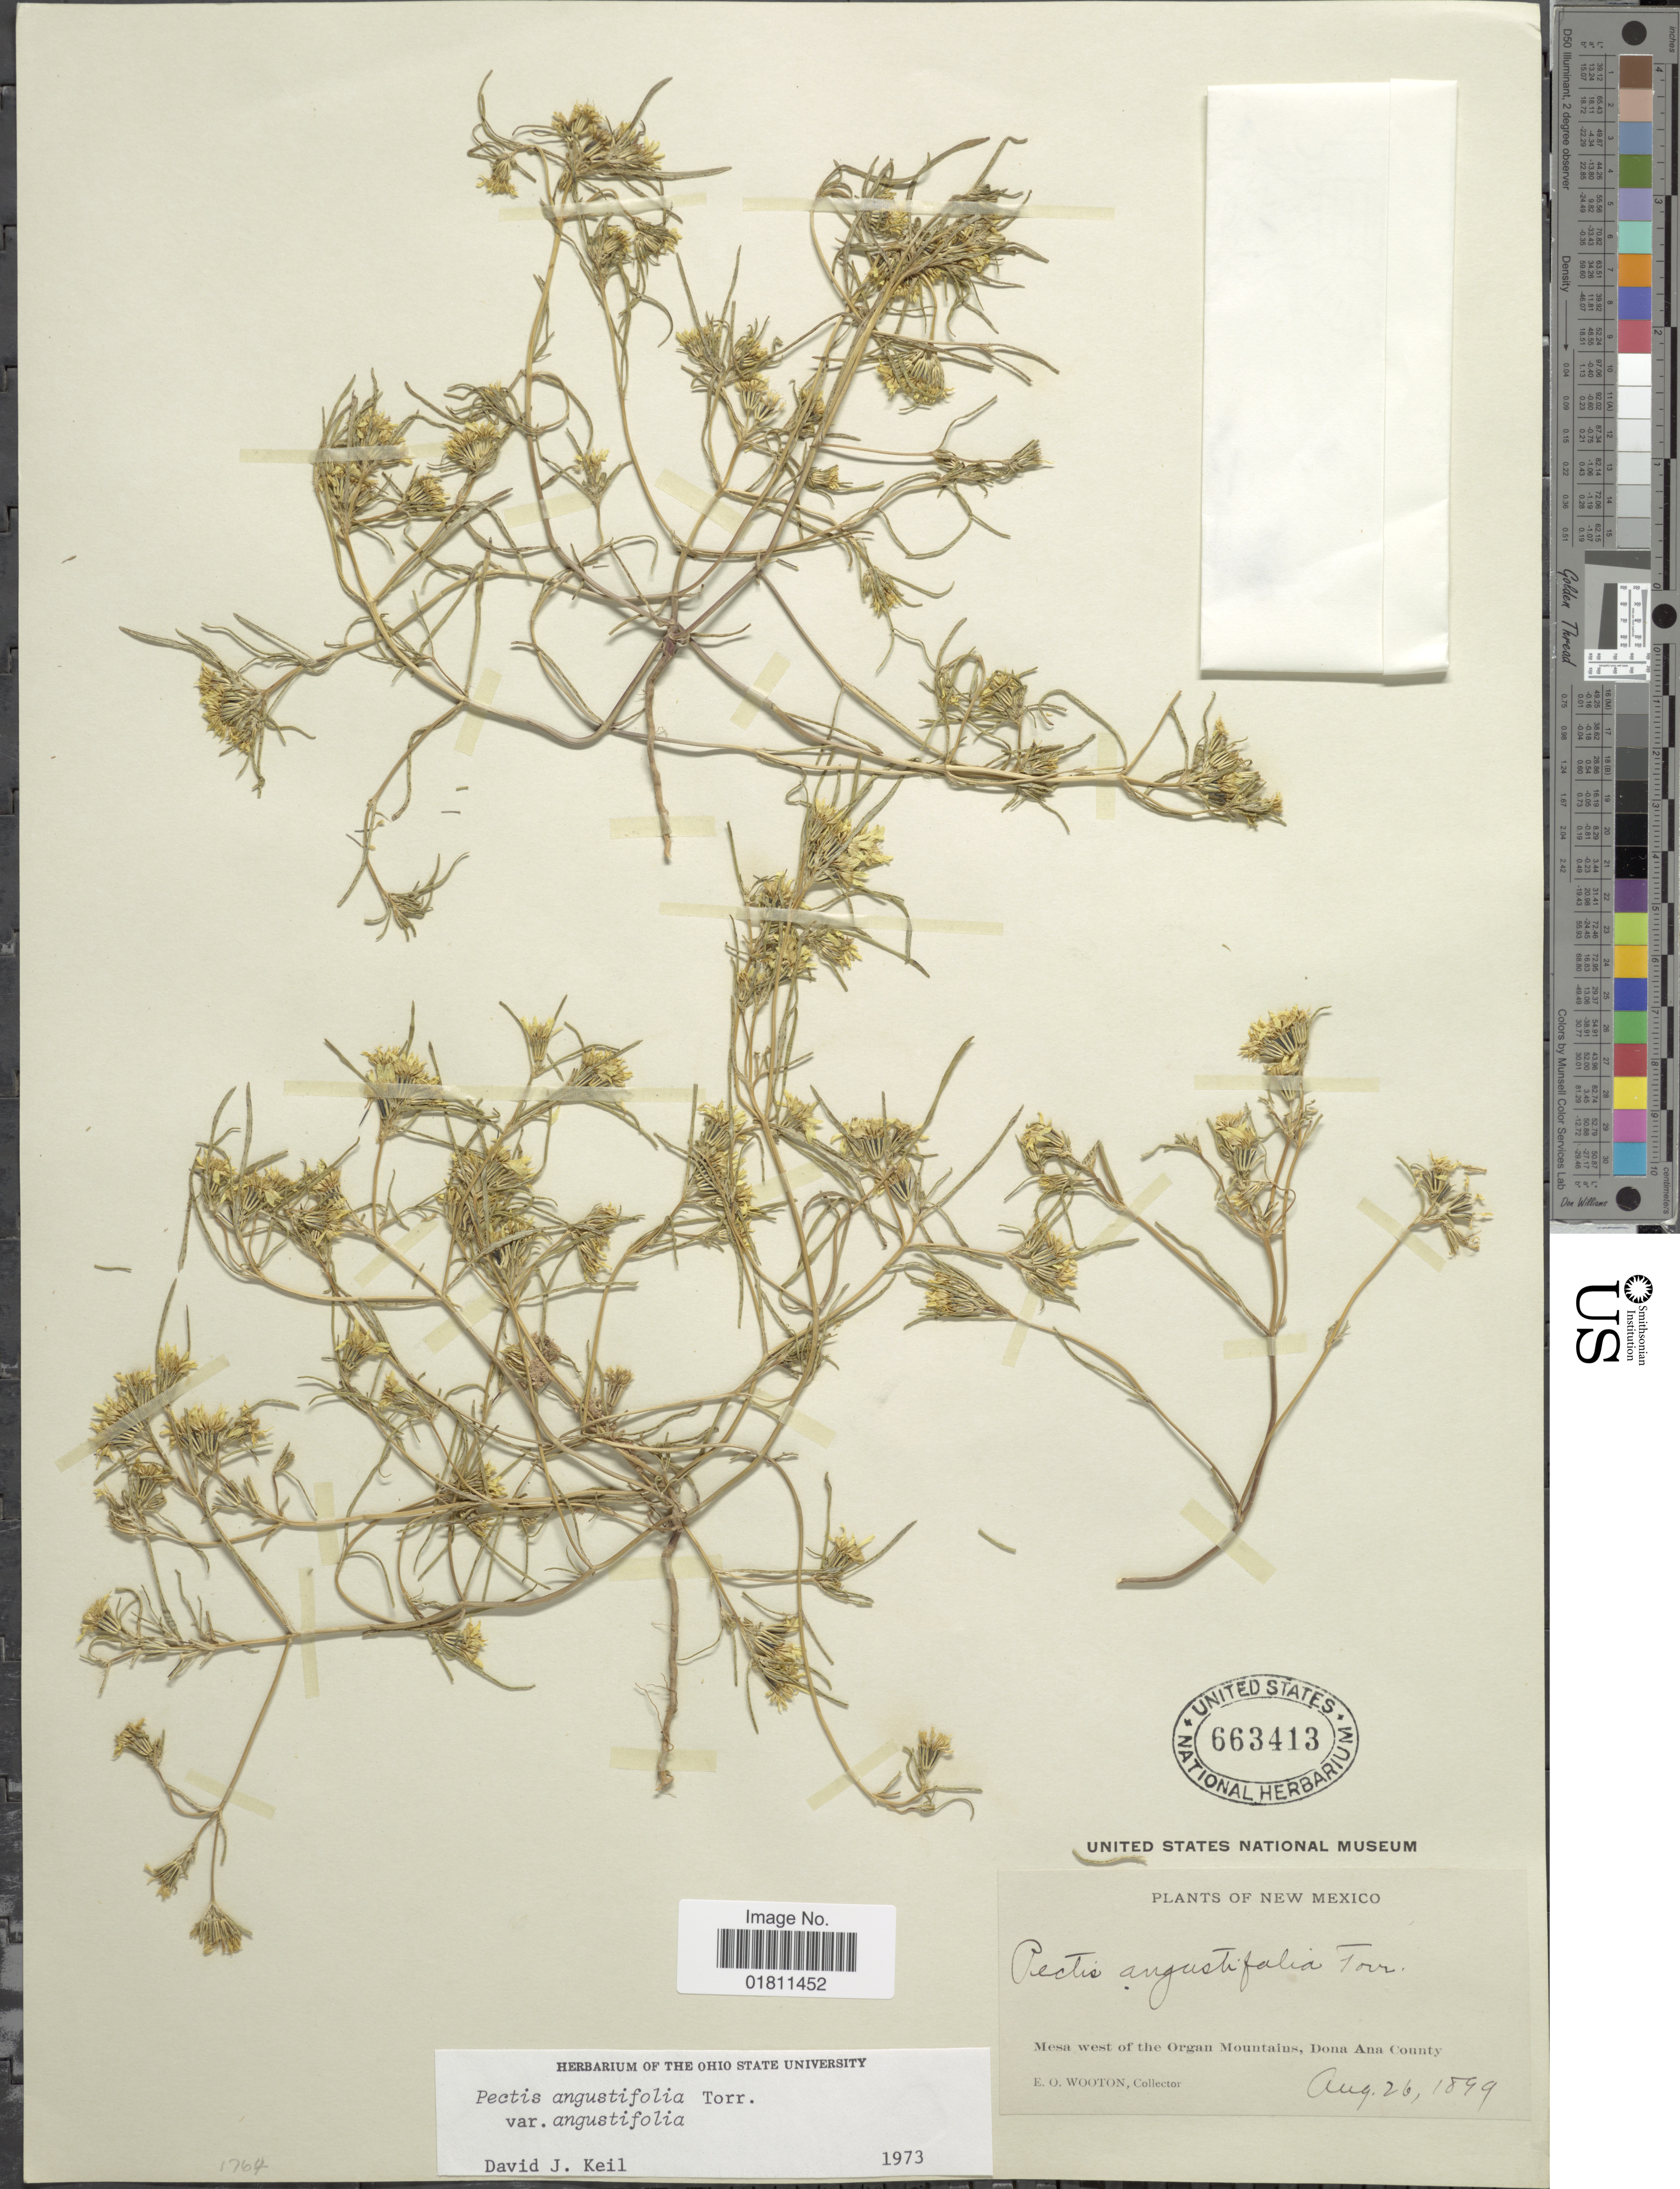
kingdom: Plantae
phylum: Tracheophyta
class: Magnoliopsida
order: Asterales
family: Asteraceae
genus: Pectis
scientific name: Pectis angustifolia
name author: Torr.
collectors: E. O. Wooton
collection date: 1899-08-26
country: United States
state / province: New Mexico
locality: New Mexico. Mesa west of the Organ Mountains, Dona Ana County.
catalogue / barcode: US 663413